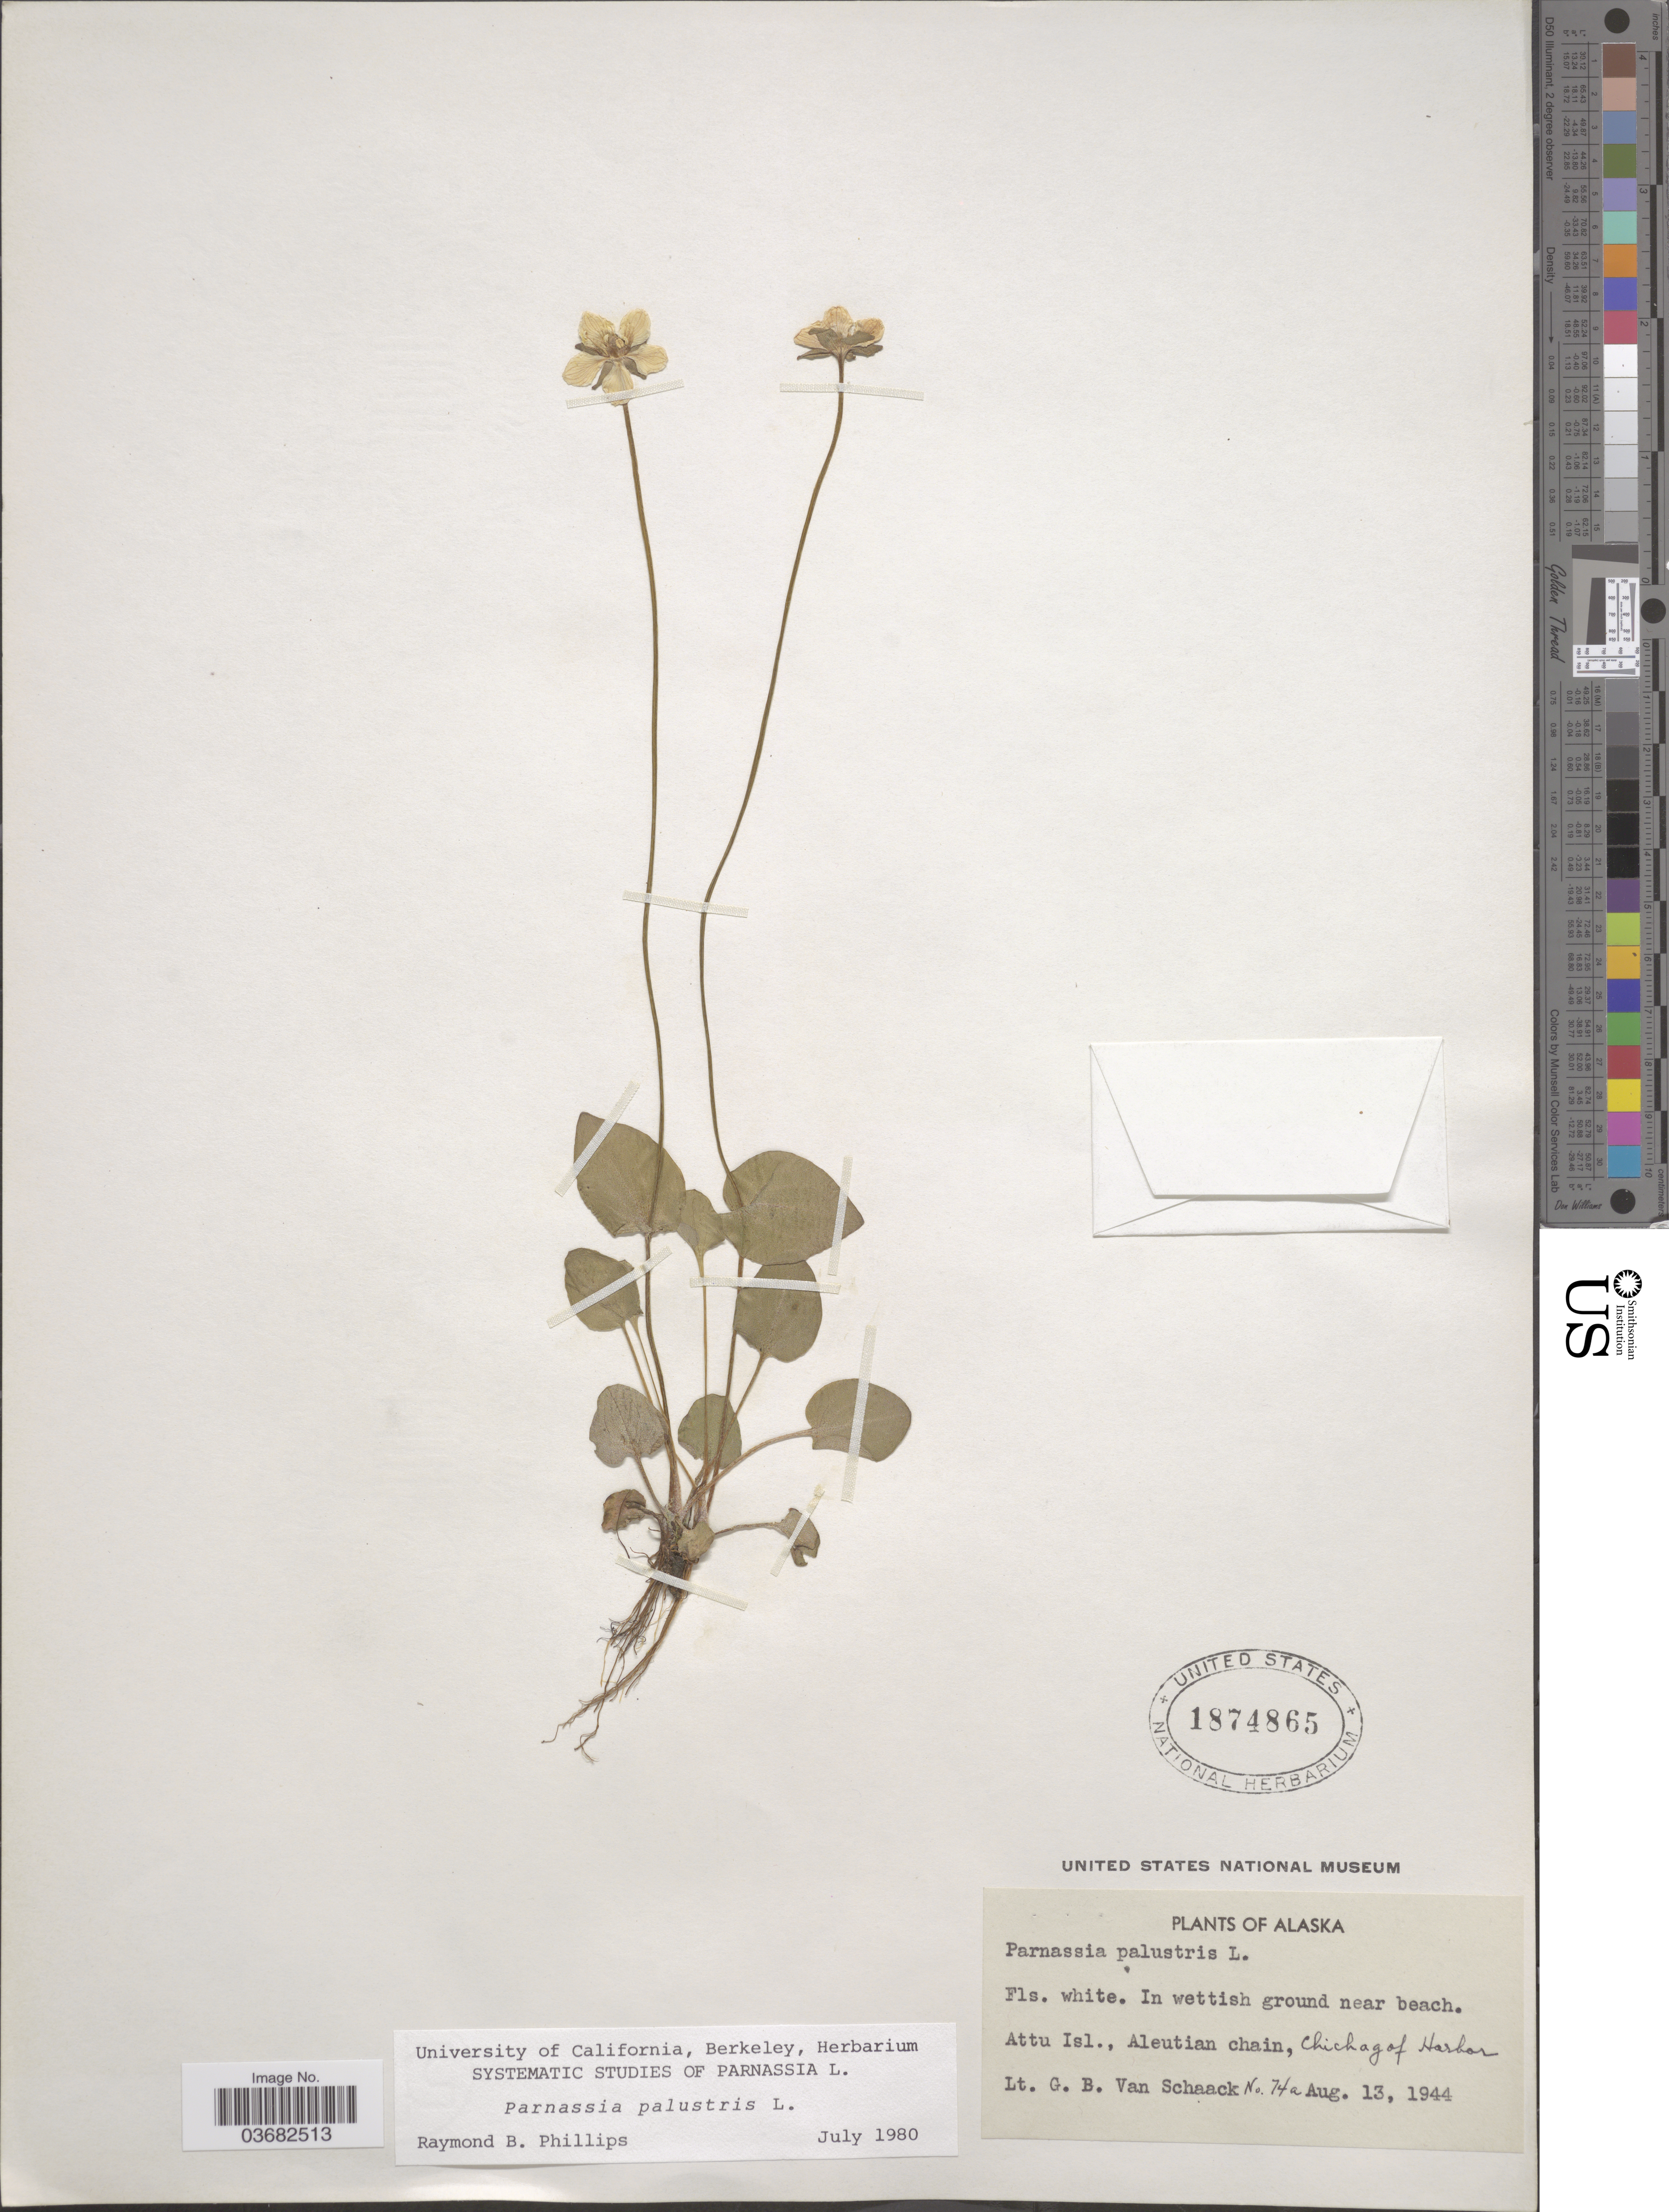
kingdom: Plantae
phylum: Tracheophyta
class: Magnoliopsida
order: Celastrales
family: Parnassiaceae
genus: Parnassia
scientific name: Parnassia palustris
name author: L.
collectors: G. Van Schaack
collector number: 74a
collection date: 1944-08-13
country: United States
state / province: Alaska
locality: Attu Isl., Aleutian chain, Chichaga of Harbor.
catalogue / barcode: US 1874865